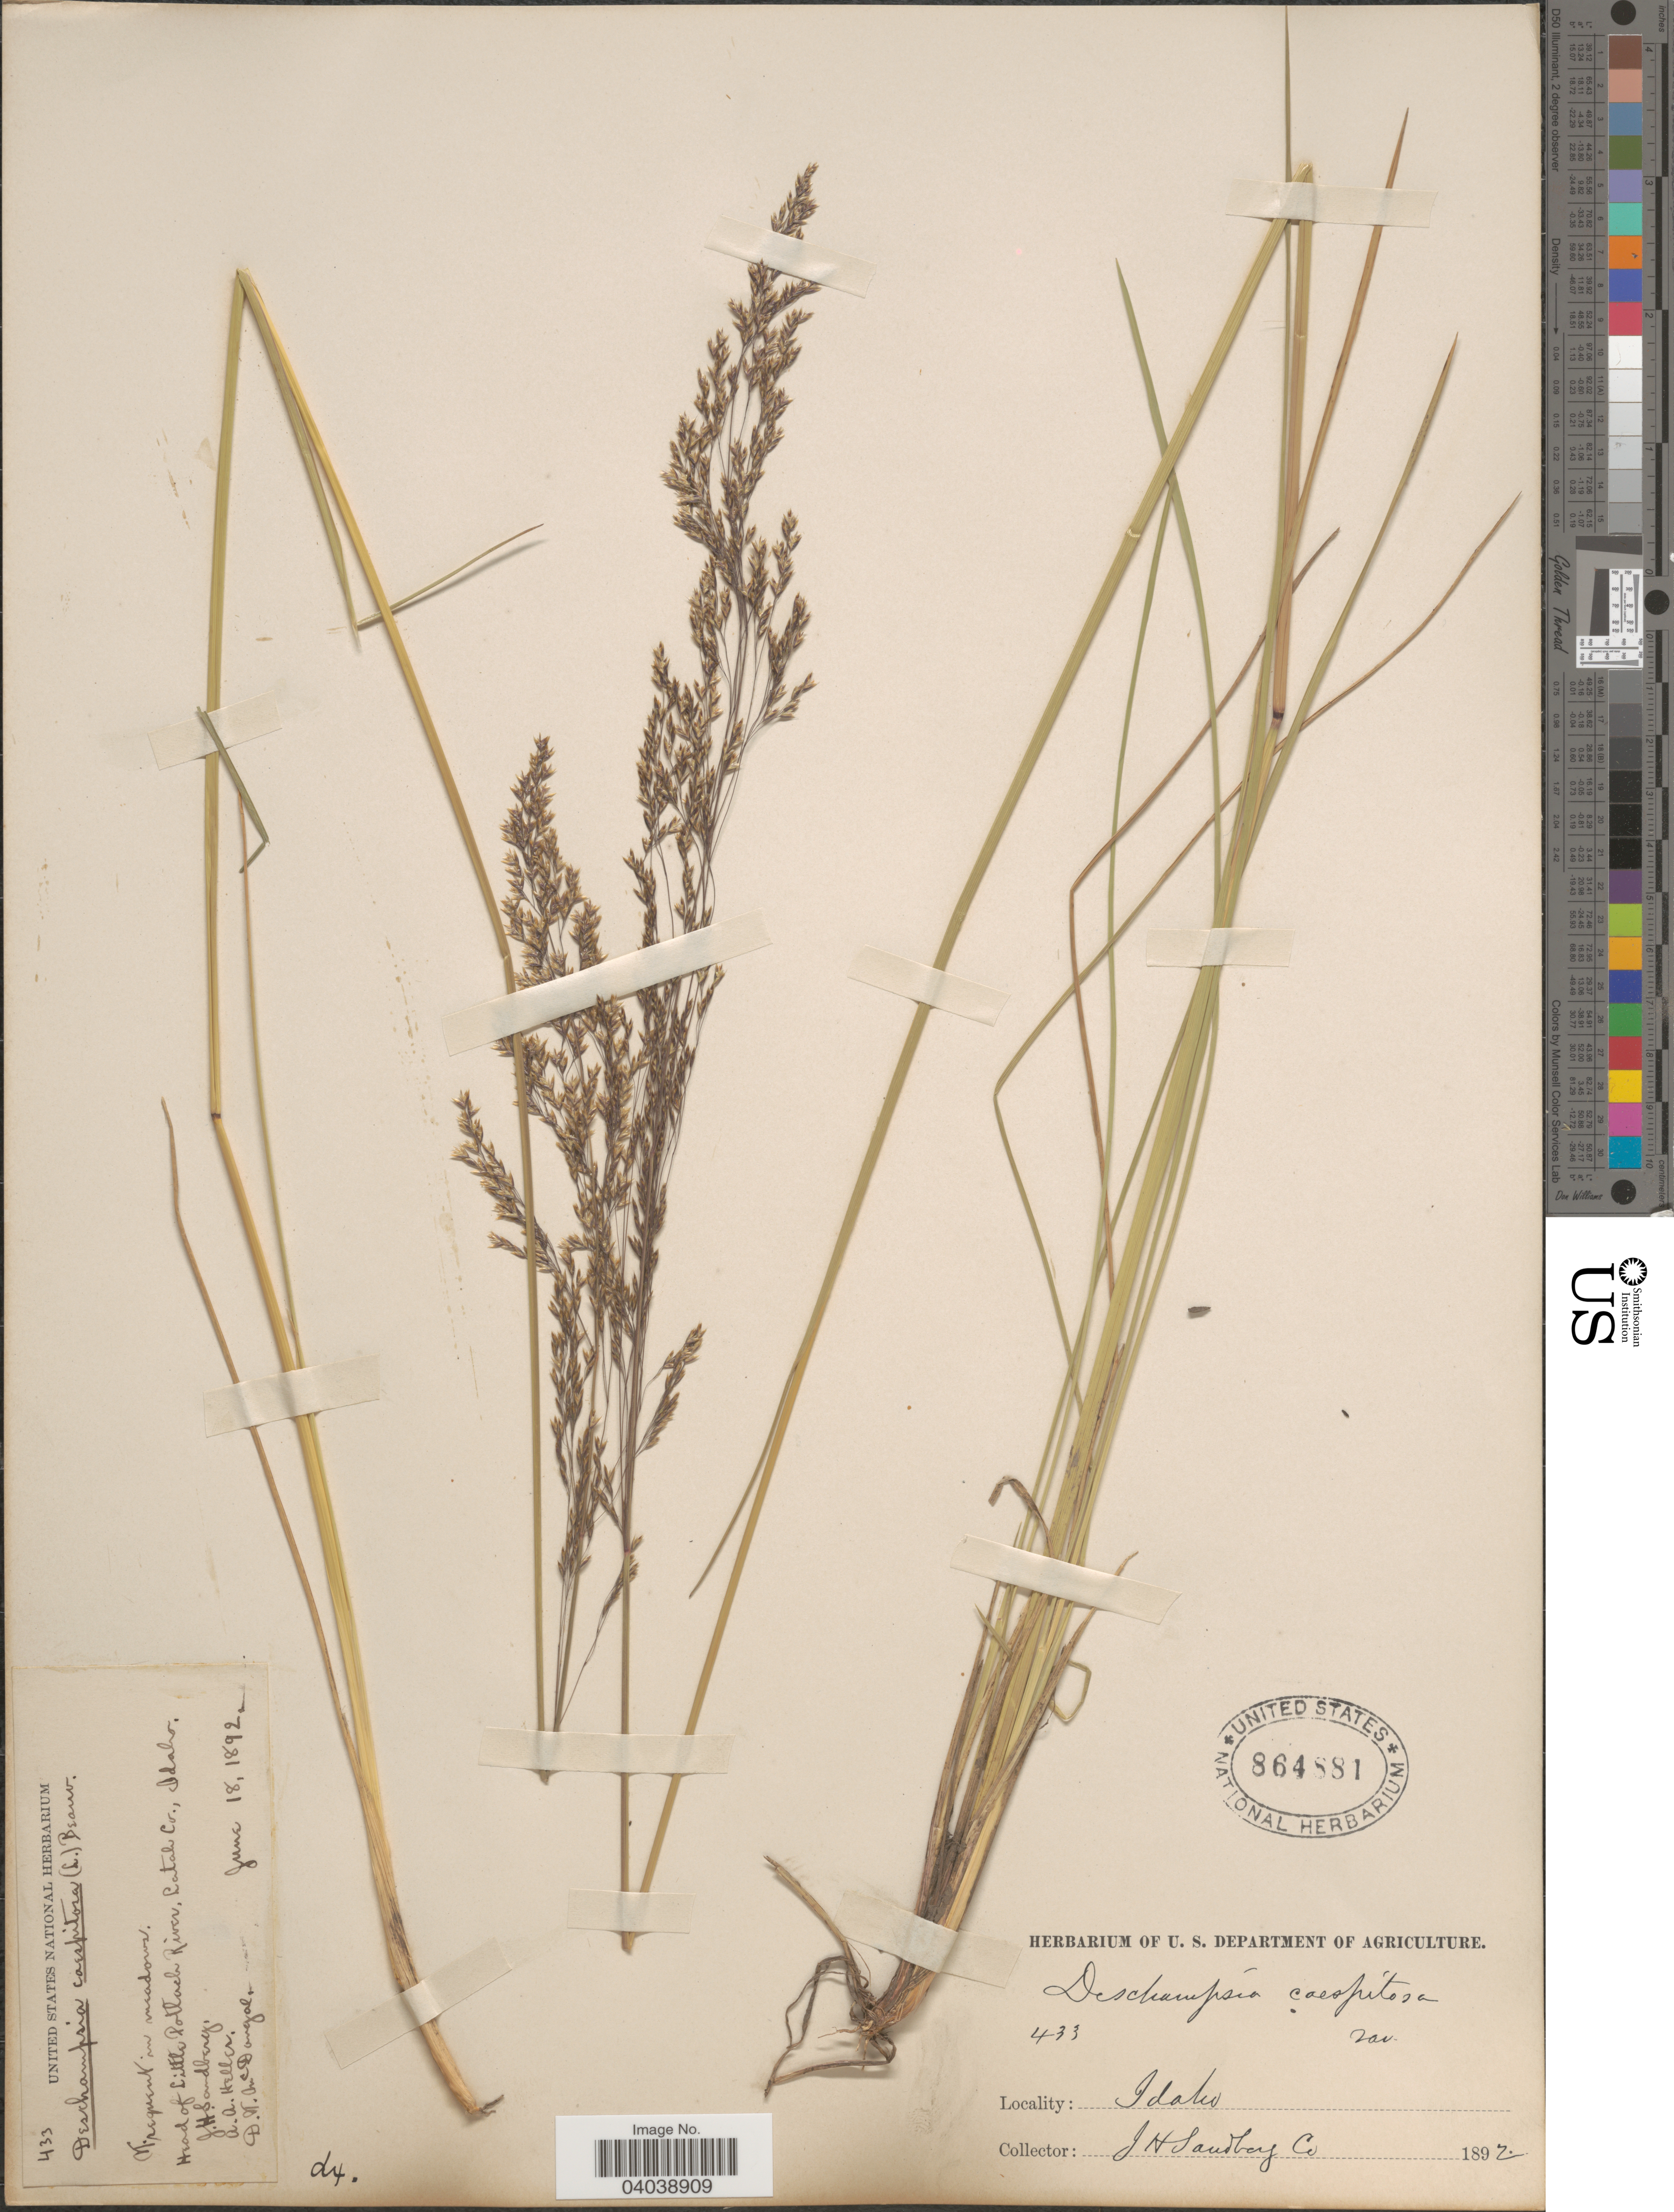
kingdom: Plantae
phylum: Tracheophyta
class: Liliopsida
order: Poales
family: Poaceae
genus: Deschampsia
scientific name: Deschampsia cespitosa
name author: (L.) P. Beauv.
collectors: J. H. Sandberg, A. A. Heller & D. McDougal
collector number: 433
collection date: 1892-06-18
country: United States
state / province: Idaho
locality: Head of Little Potlach River, Latah Cr.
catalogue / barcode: US 864881